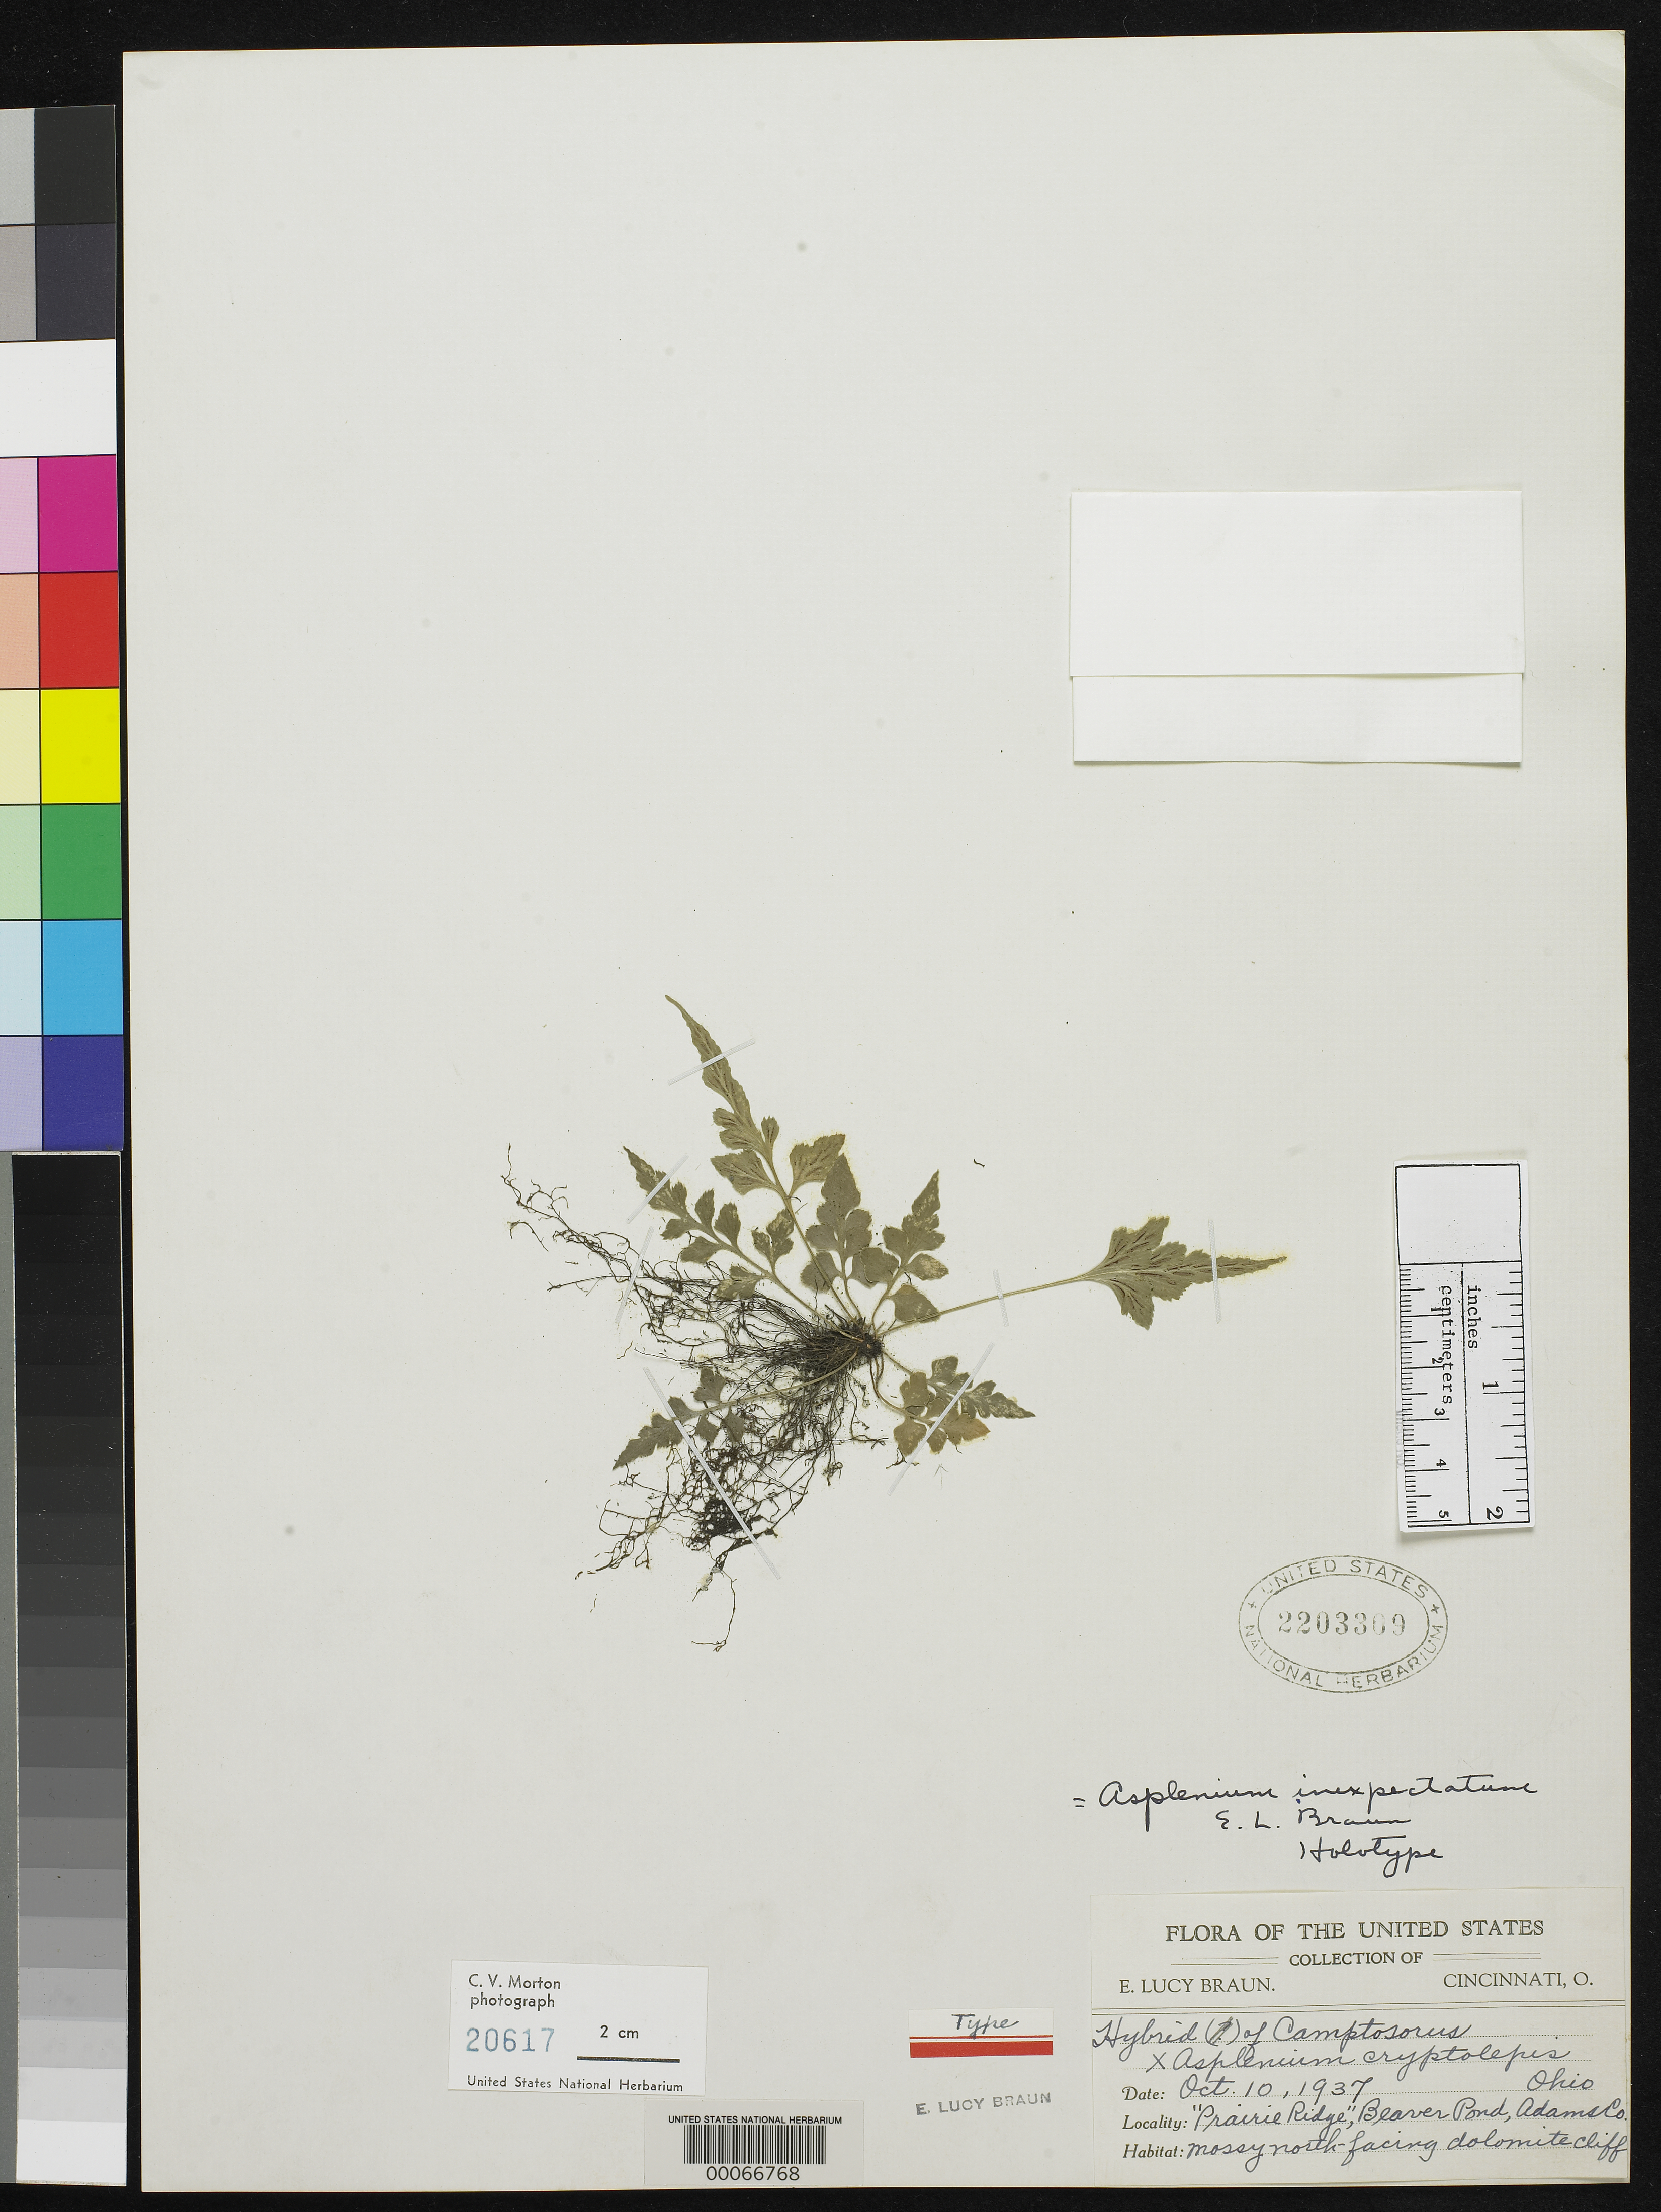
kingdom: Plantae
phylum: Tracheophyta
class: Polypodiopsida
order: Polypodiales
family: Aspleniaceae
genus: Asplenium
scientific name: Asplenium x inexpectatum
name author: E.L. Braun ex Morton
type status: Holotype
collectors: E. L. Braun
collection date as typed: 10 Oct 1937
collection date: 1937-10-10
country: United States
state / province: Ohio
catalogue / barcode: US 2203309